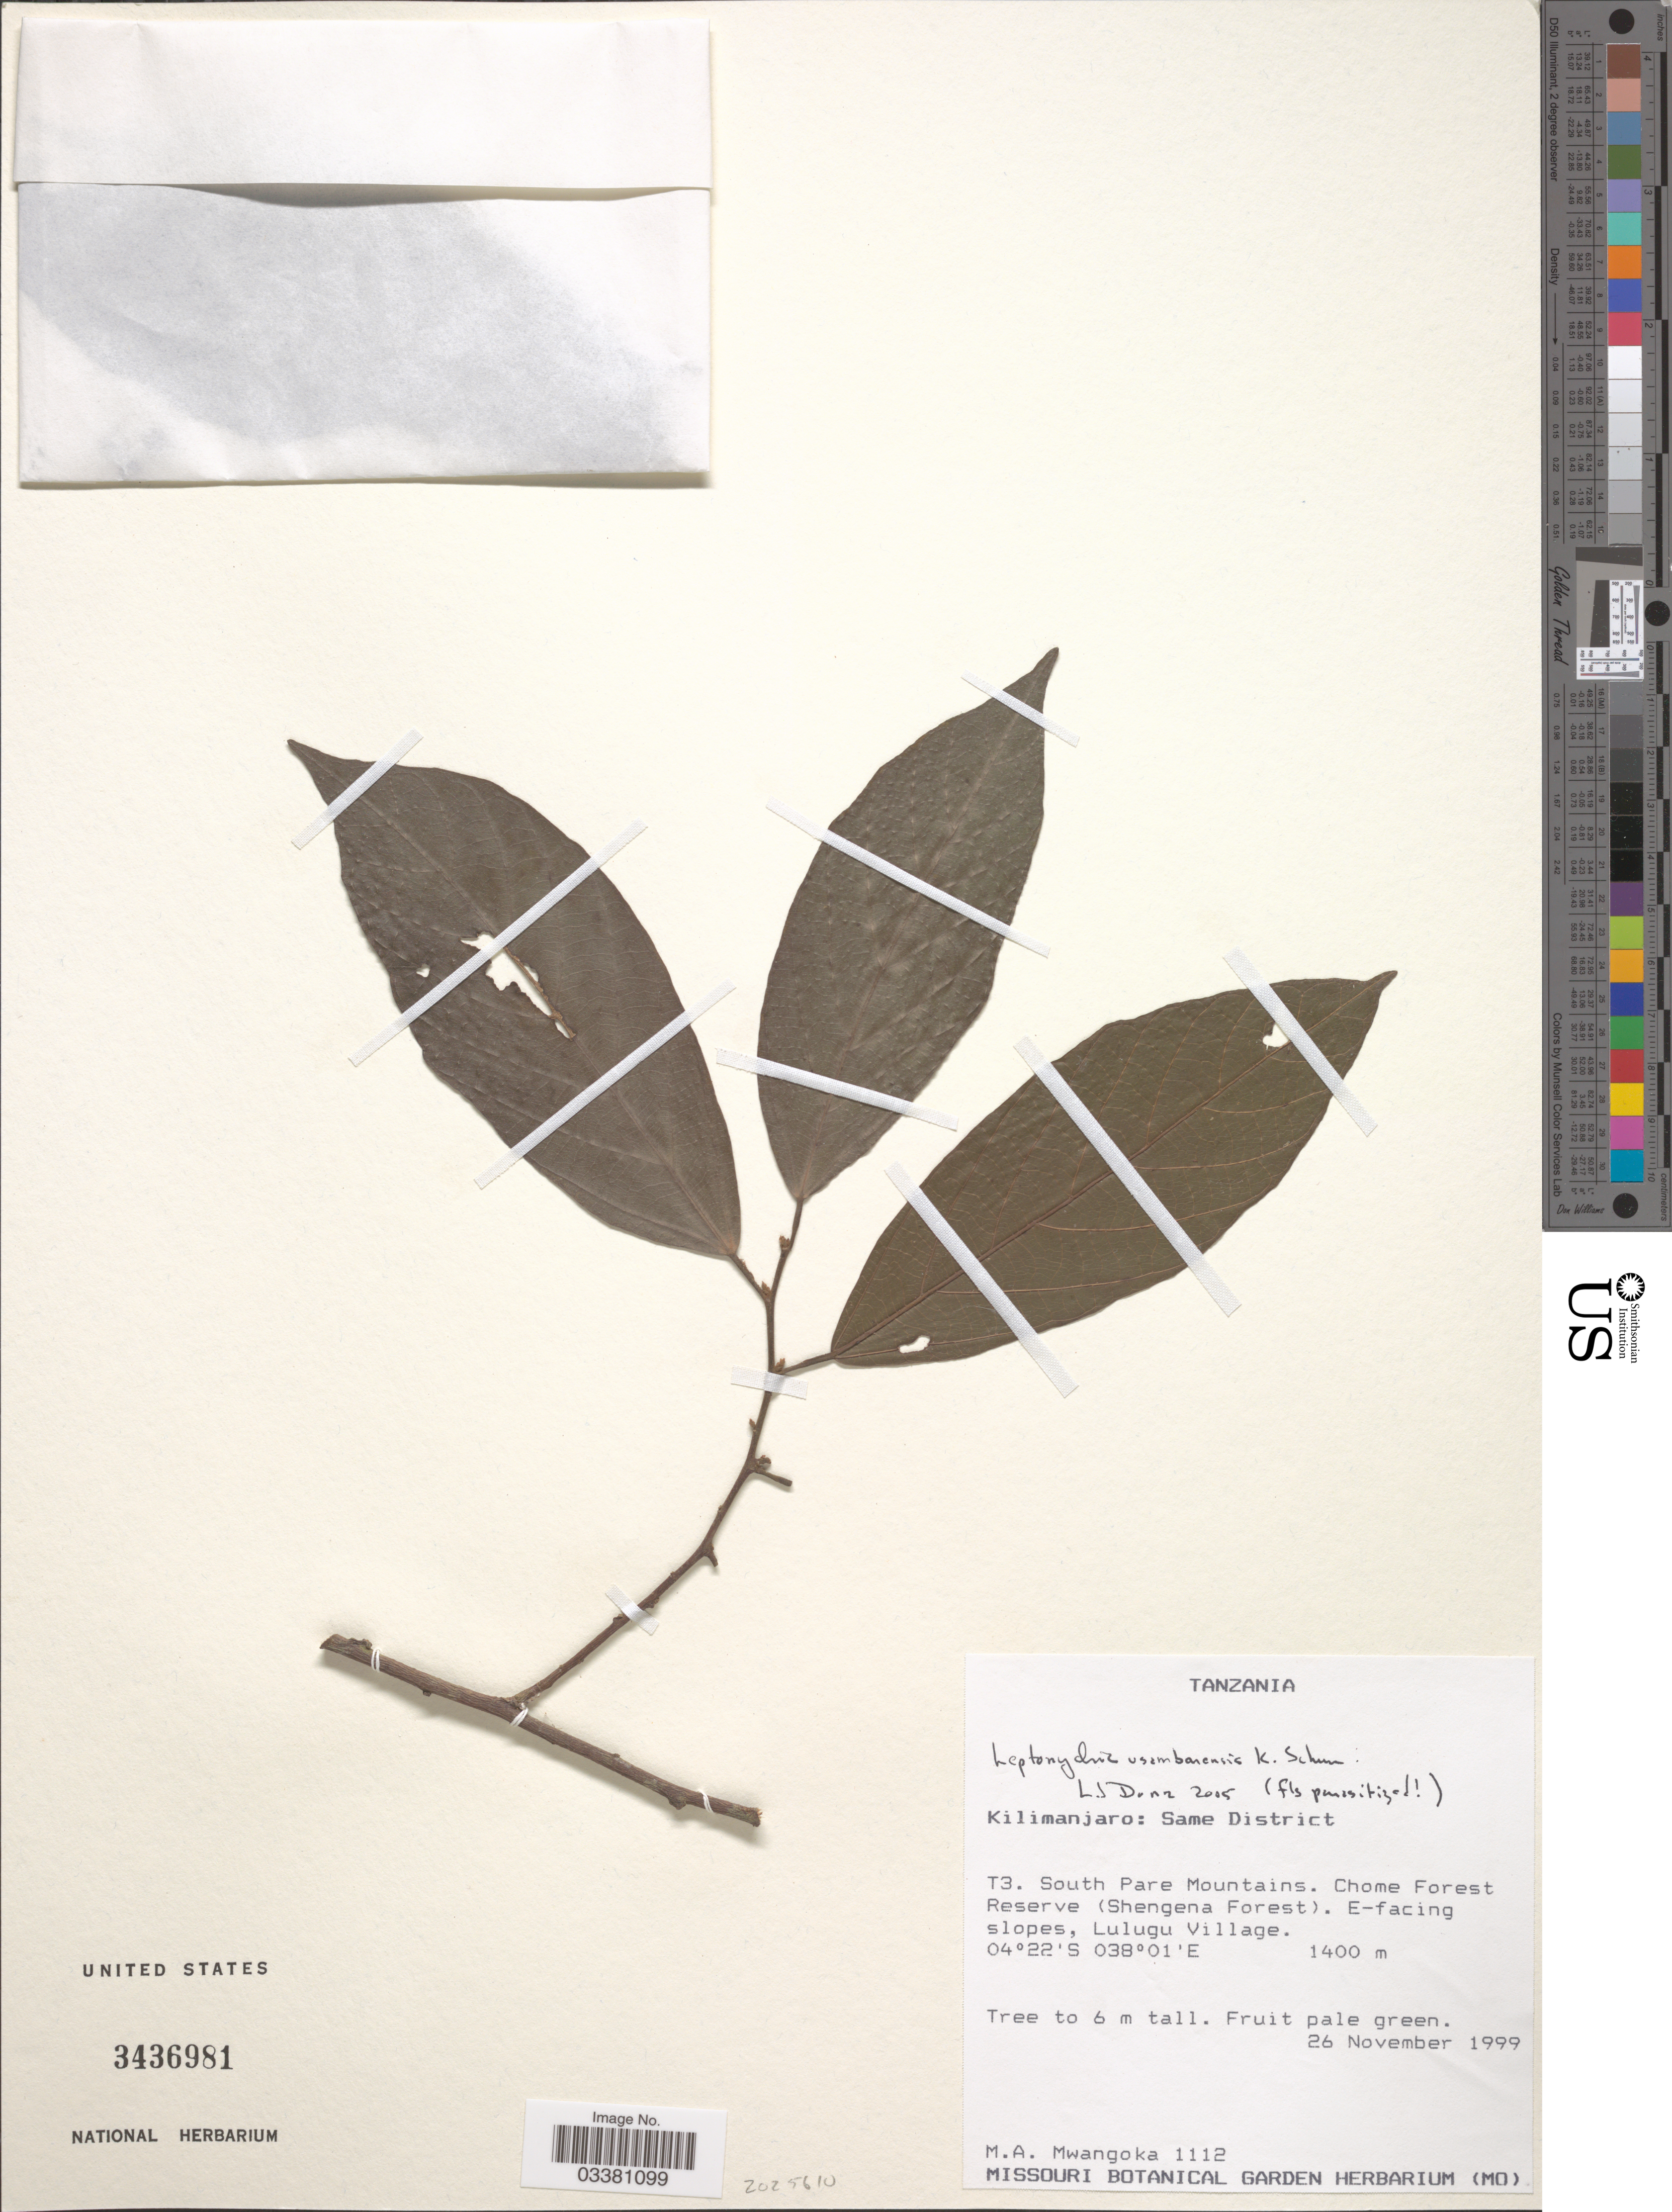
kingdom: Plantae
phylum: Tracheophyta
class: Magnoliopsida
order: Malvales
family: Malvaceae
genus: Leptonychia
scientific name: Leptonychia usambarensis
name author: K. Schum.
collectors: M. A. Mwangoka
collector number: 1112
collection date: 1999-11-26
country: Tanzania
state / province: Kilimanjaro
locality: Same District. T3. South Pare Mountains. Chome Forest Reserve (Shengena Forest). E-facing slopes, Lulugu Village.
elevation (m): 1400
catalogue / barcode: US 3436981